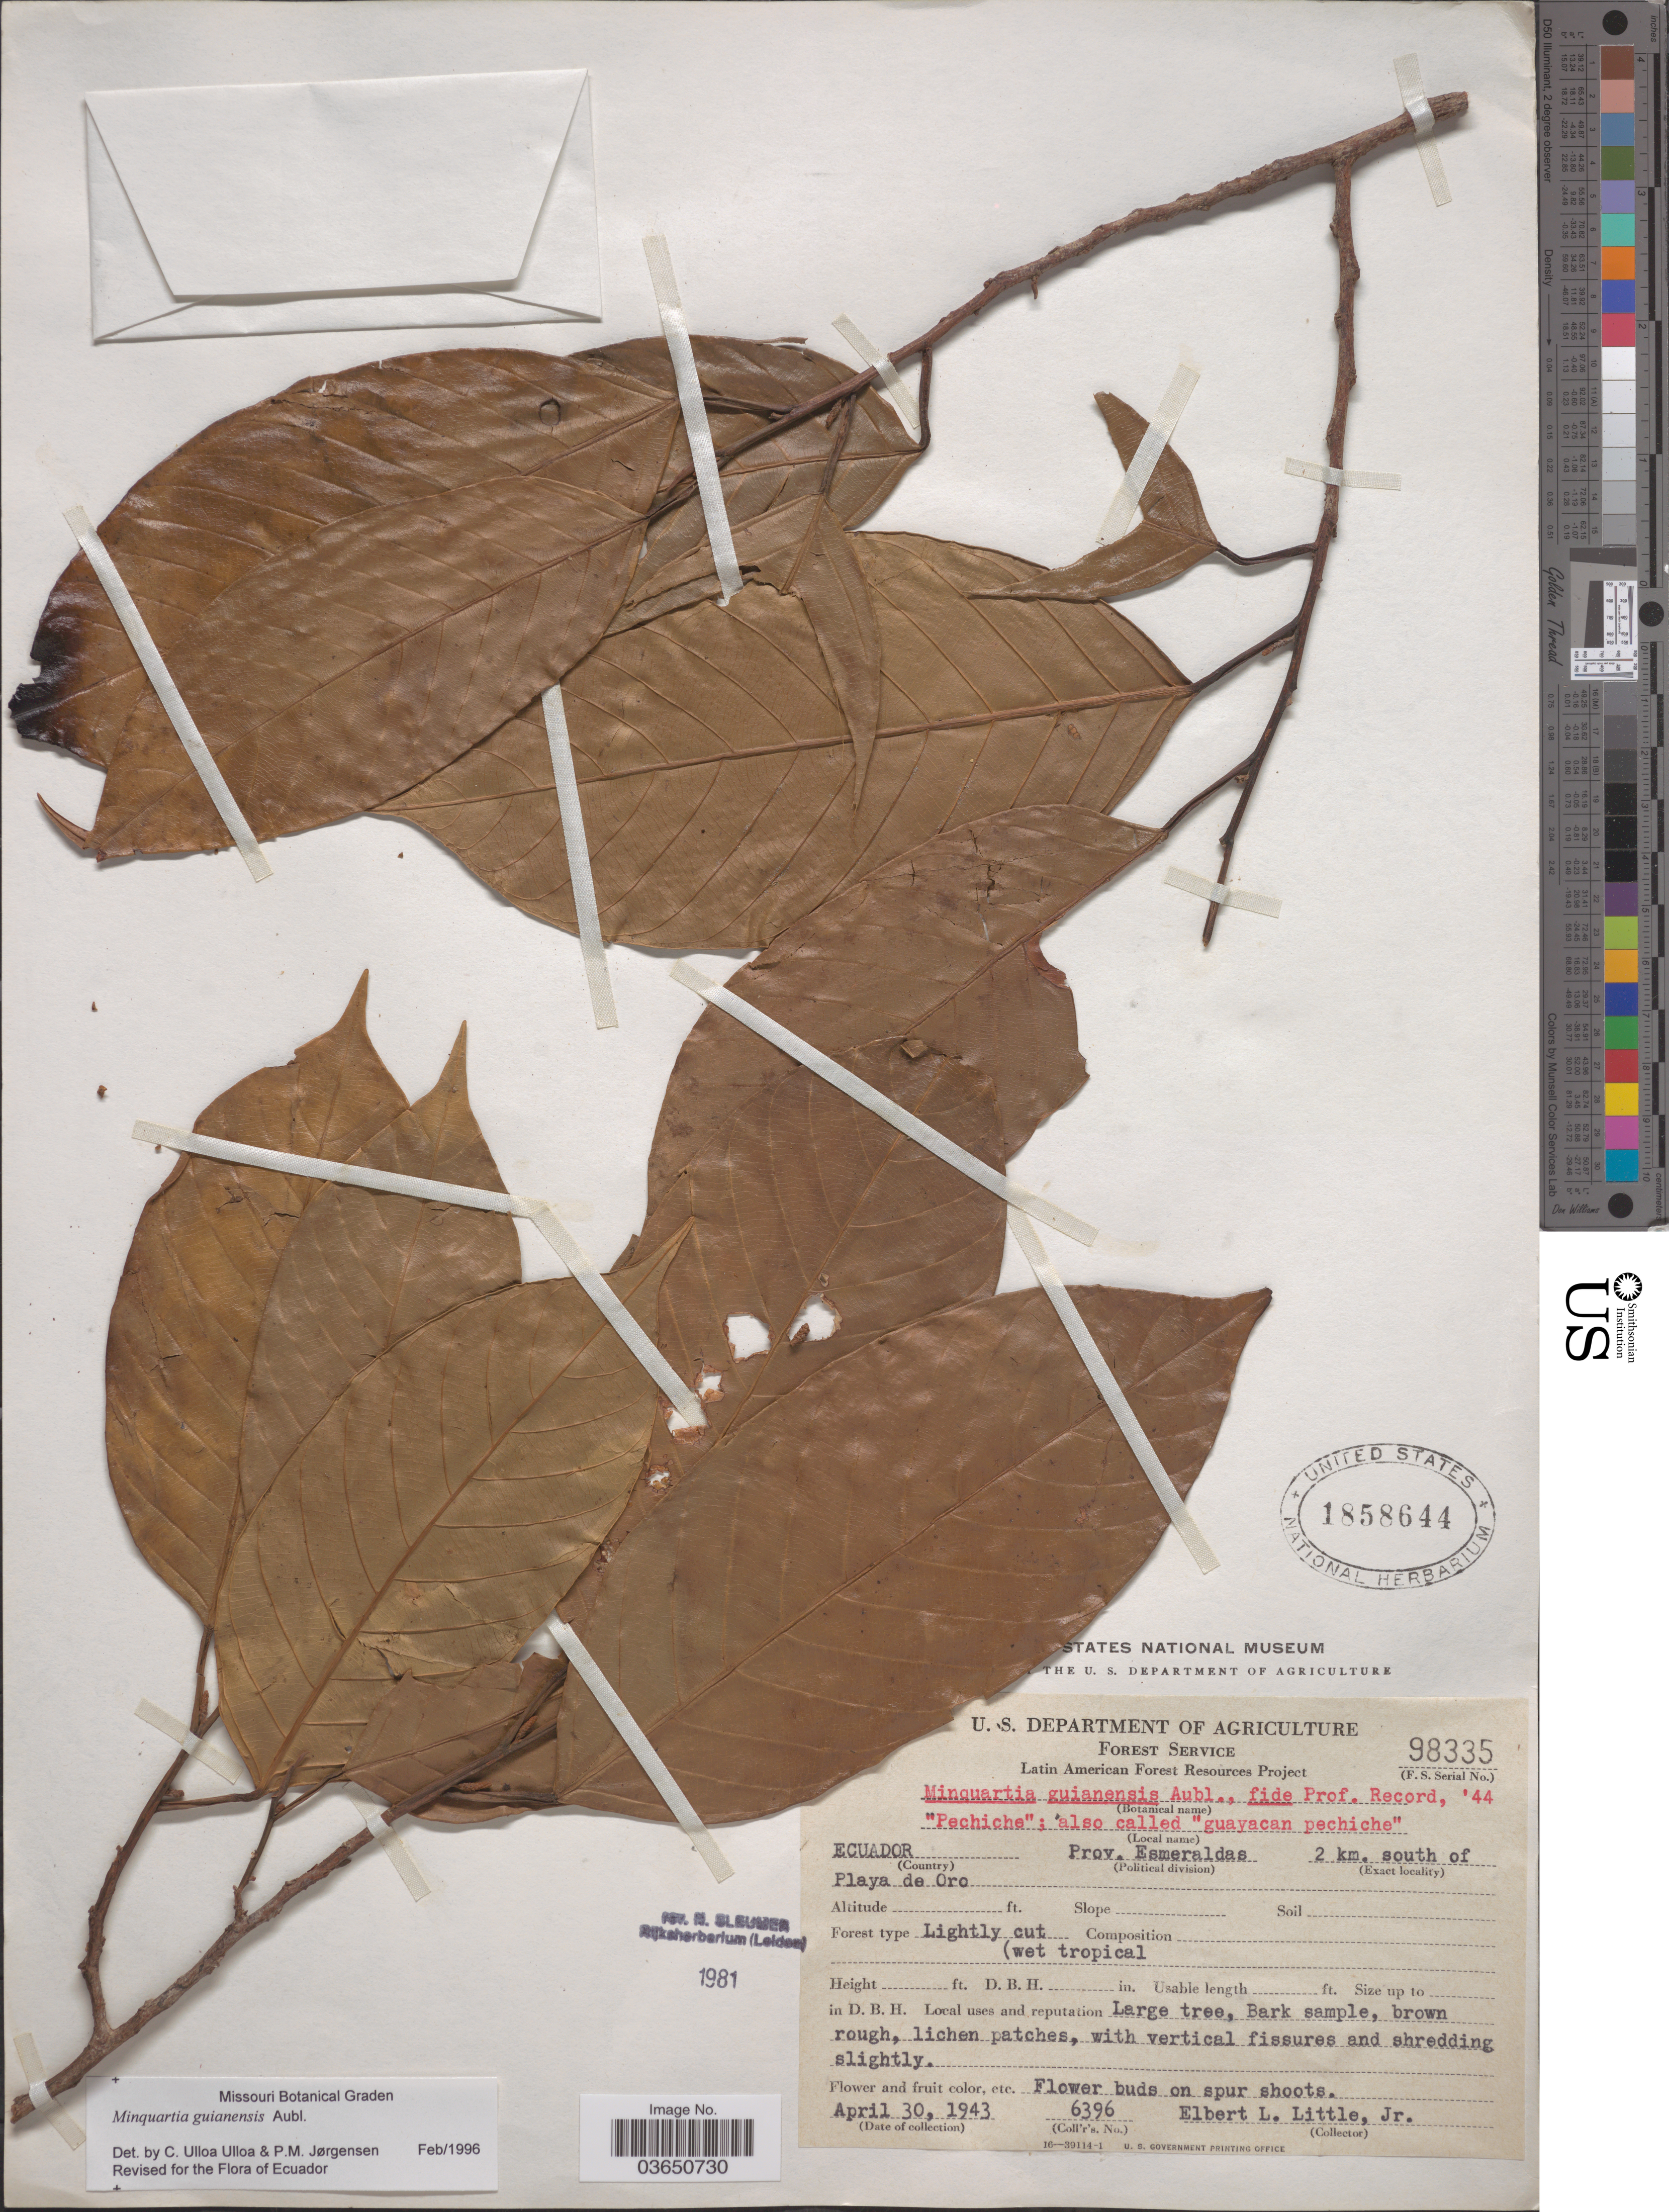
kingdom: Plantae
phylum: Tracheophyta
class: Magnoliopsida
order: Santalales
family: Coulaceae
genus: Minquartia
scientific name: Minquartia guianensis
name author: Aubl.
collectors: E. L. Little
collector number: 6396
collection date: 1943-04-30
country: Ecuador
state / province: Esmeraldas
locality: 2 km. south of Playa de Oro.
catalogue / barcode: US 1858644